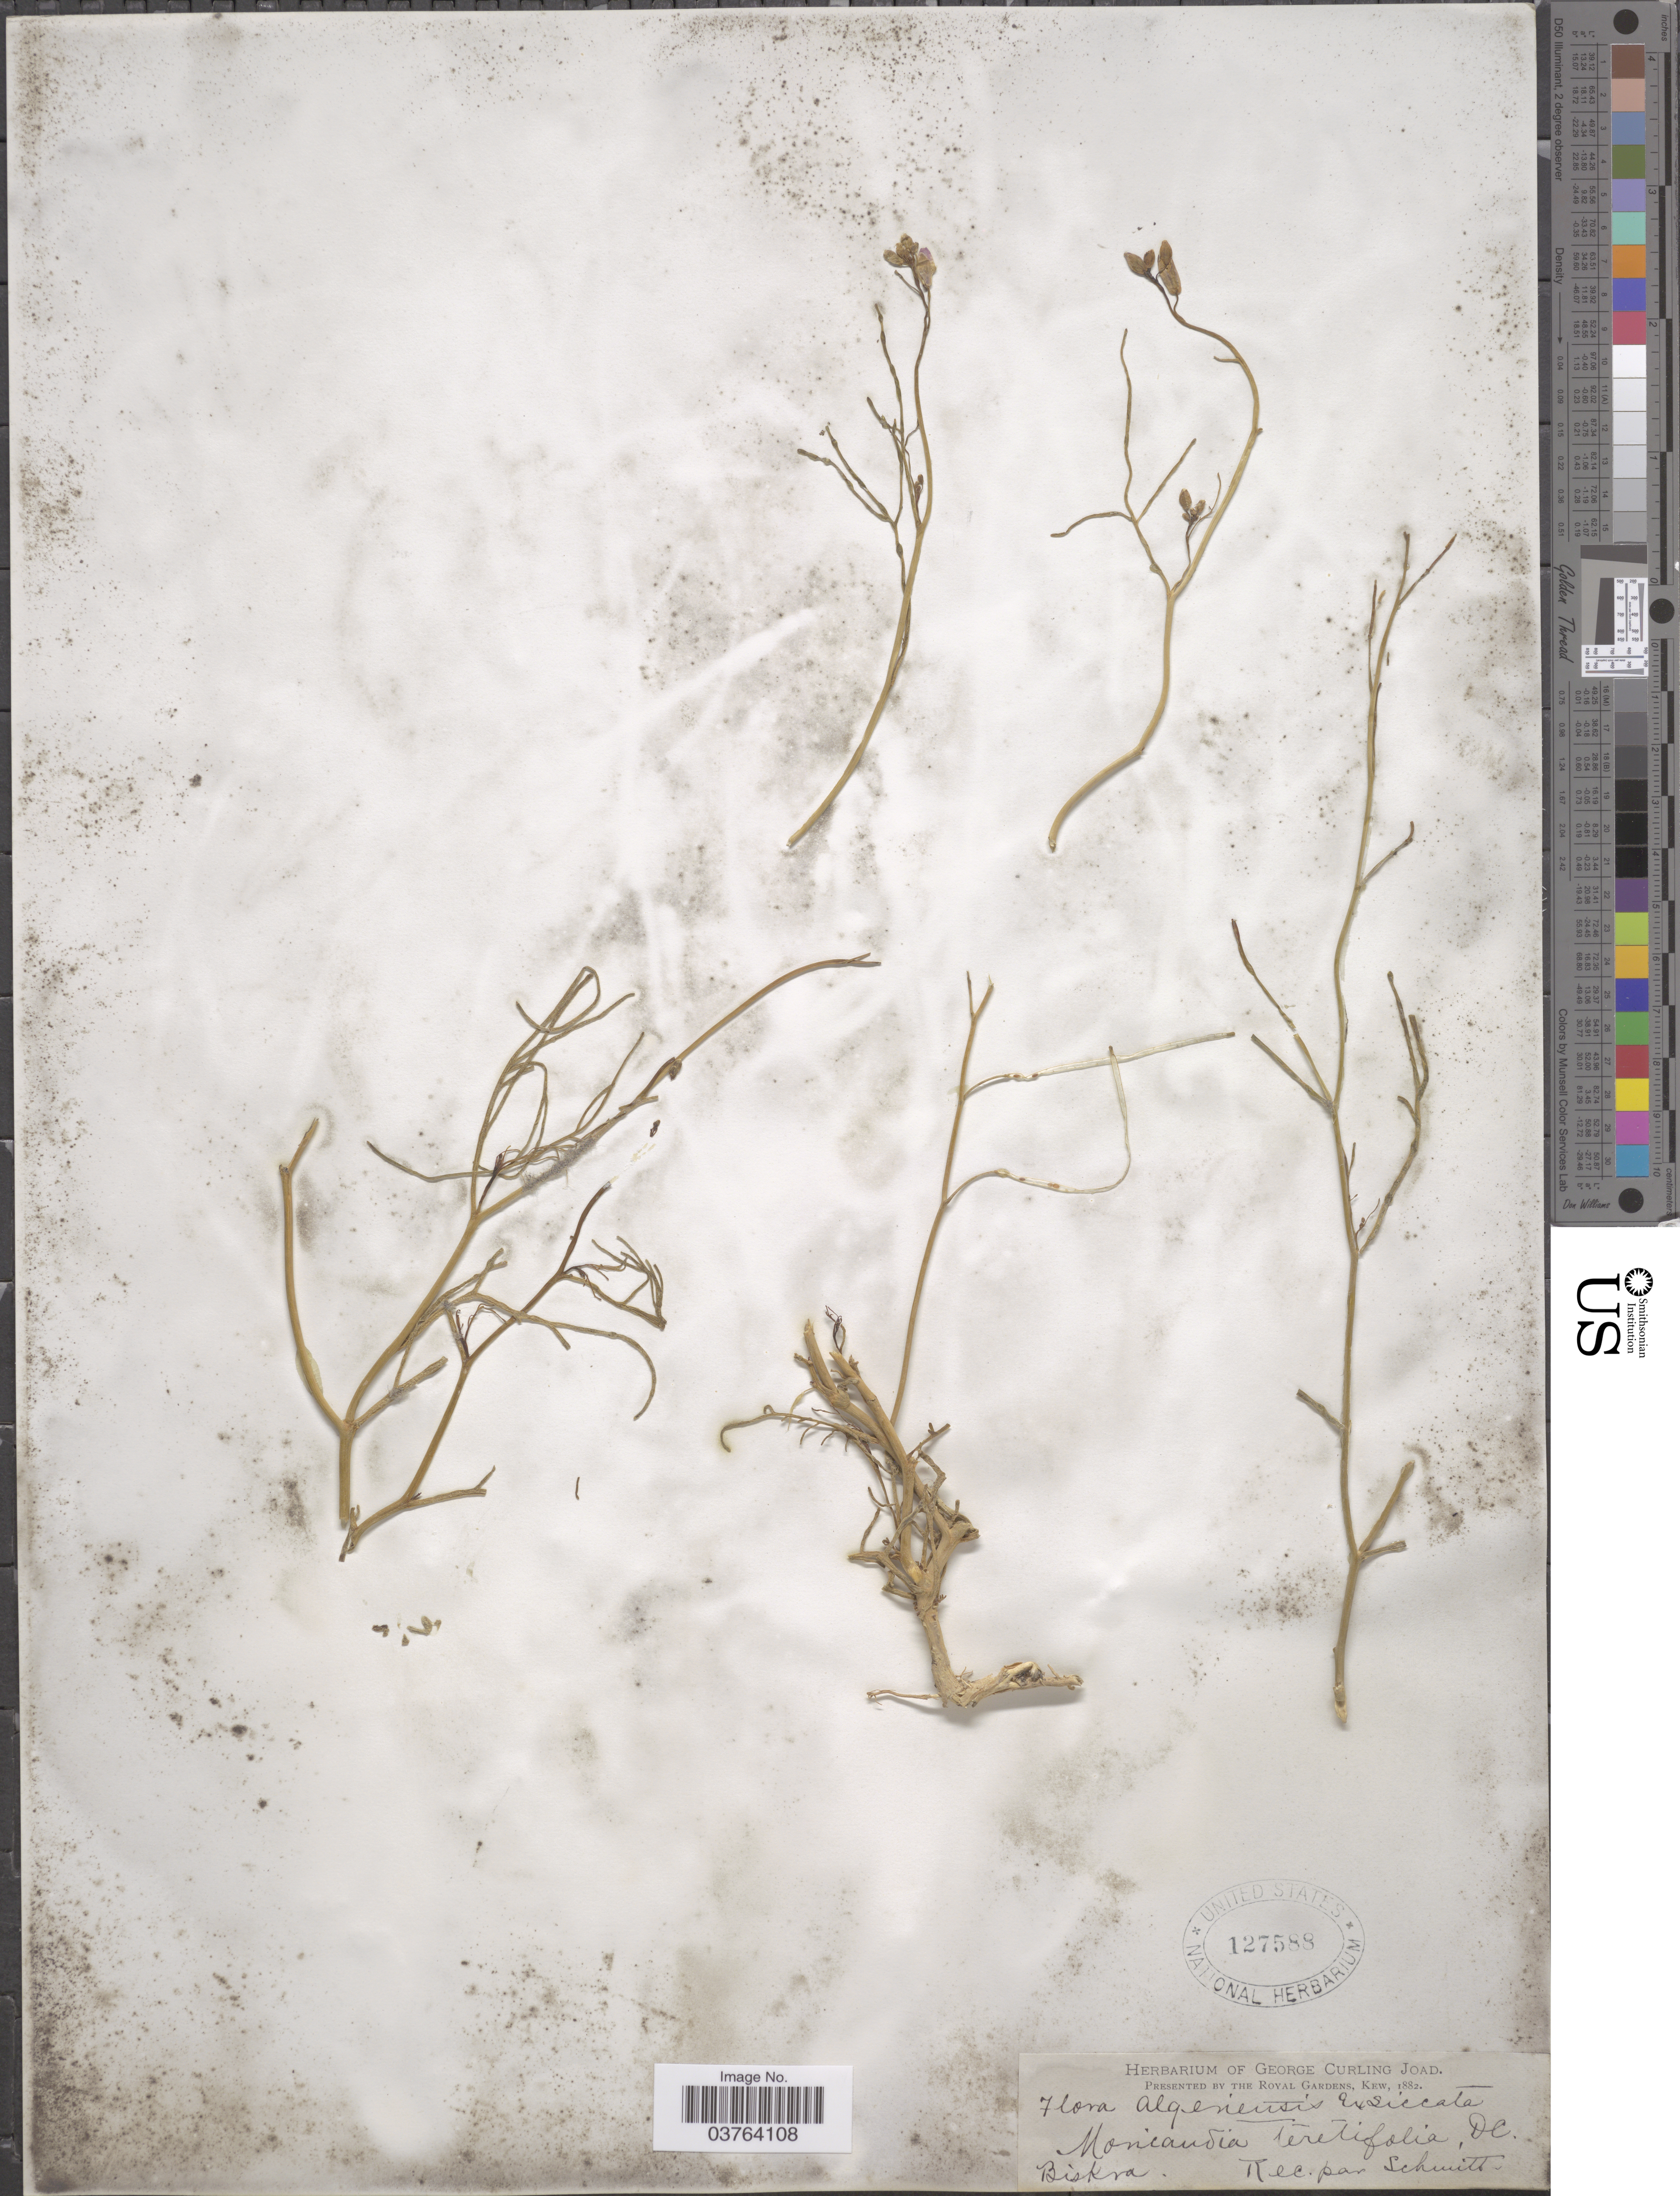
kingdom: Plantae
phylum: Tracheophyta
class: Magnoliopsida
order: Brassicales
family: Brassicaceae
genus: Moricandia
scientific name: Moricandia teretifolia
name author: DC.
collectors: Schmitt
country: Algeria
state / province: Biskra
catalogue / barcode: US 127588